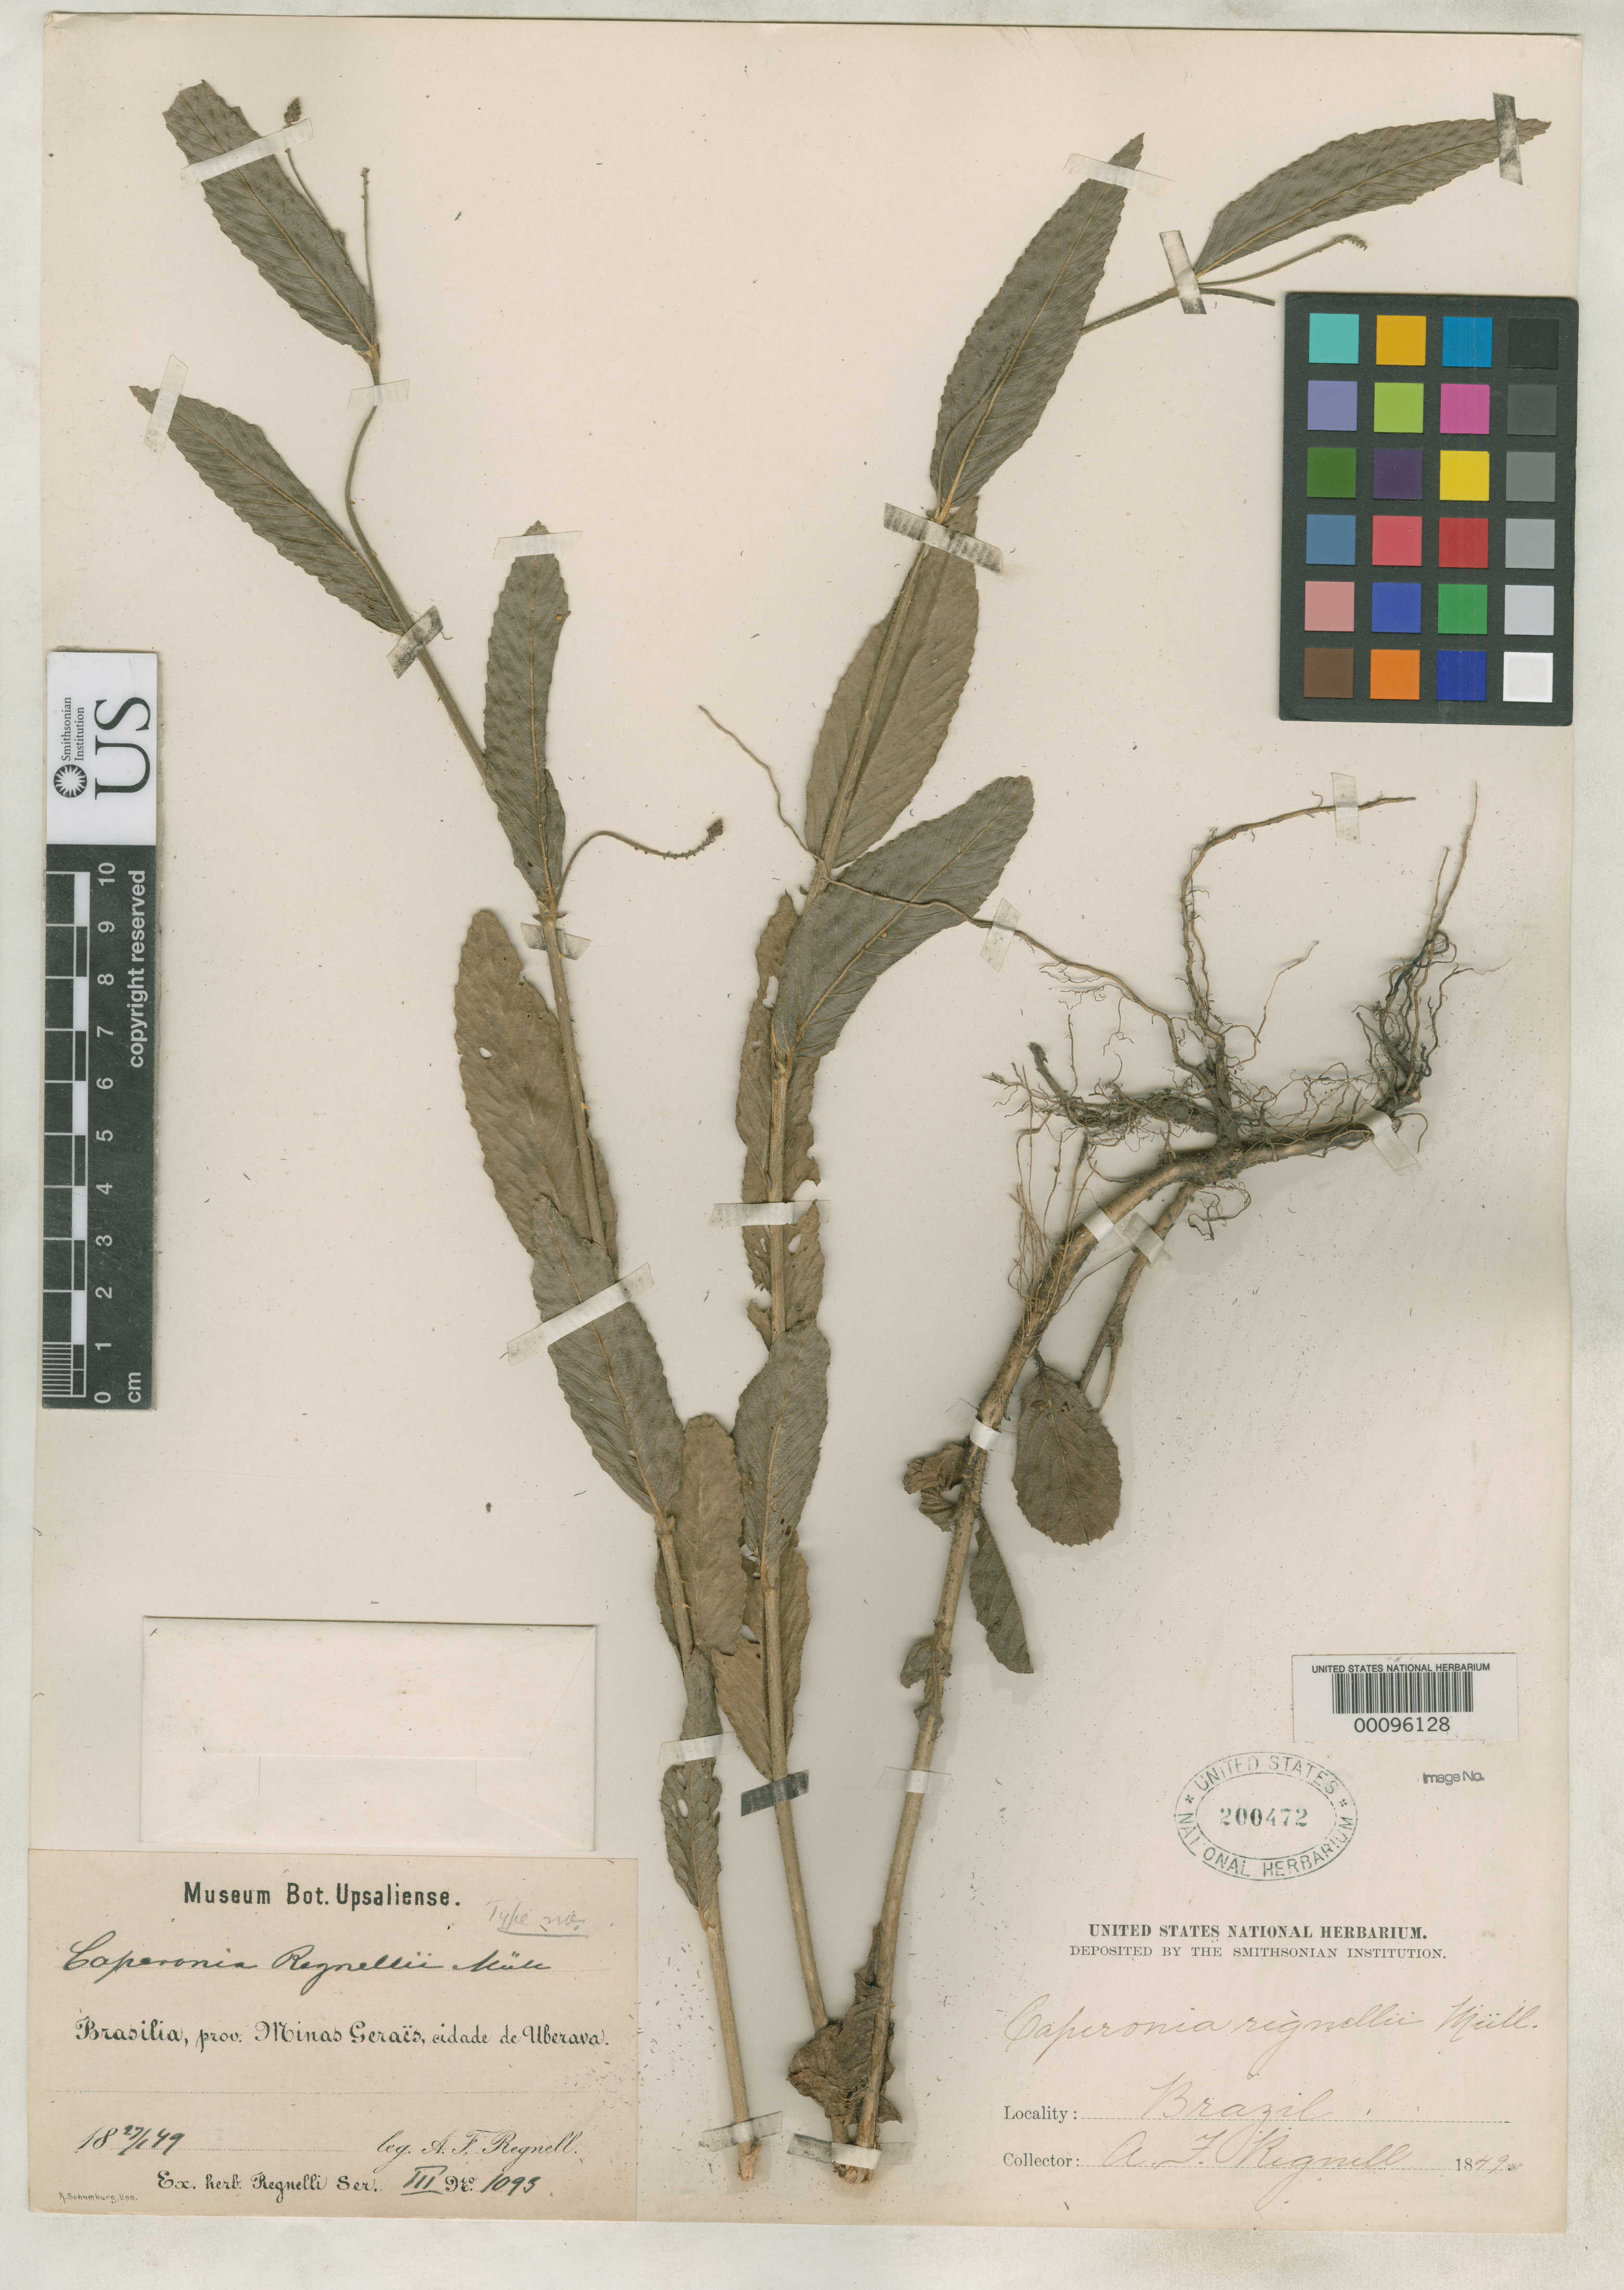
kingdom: Plantae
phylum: Tracheophyta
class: Magnoliopsida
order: Malpighiales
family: Euphorbiaceae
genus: Caperonia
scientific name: Caperonia regnellii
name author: Müll. Arg. in Mart.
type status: Isotype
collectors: A. F. Regnell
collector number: III 1093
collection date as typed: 27 Jan 1849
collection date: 1849-01-27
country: Brazil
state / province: Minas Gerais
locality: Villade Uberaba, Fazenda das Melancias.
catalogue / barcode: US 200472